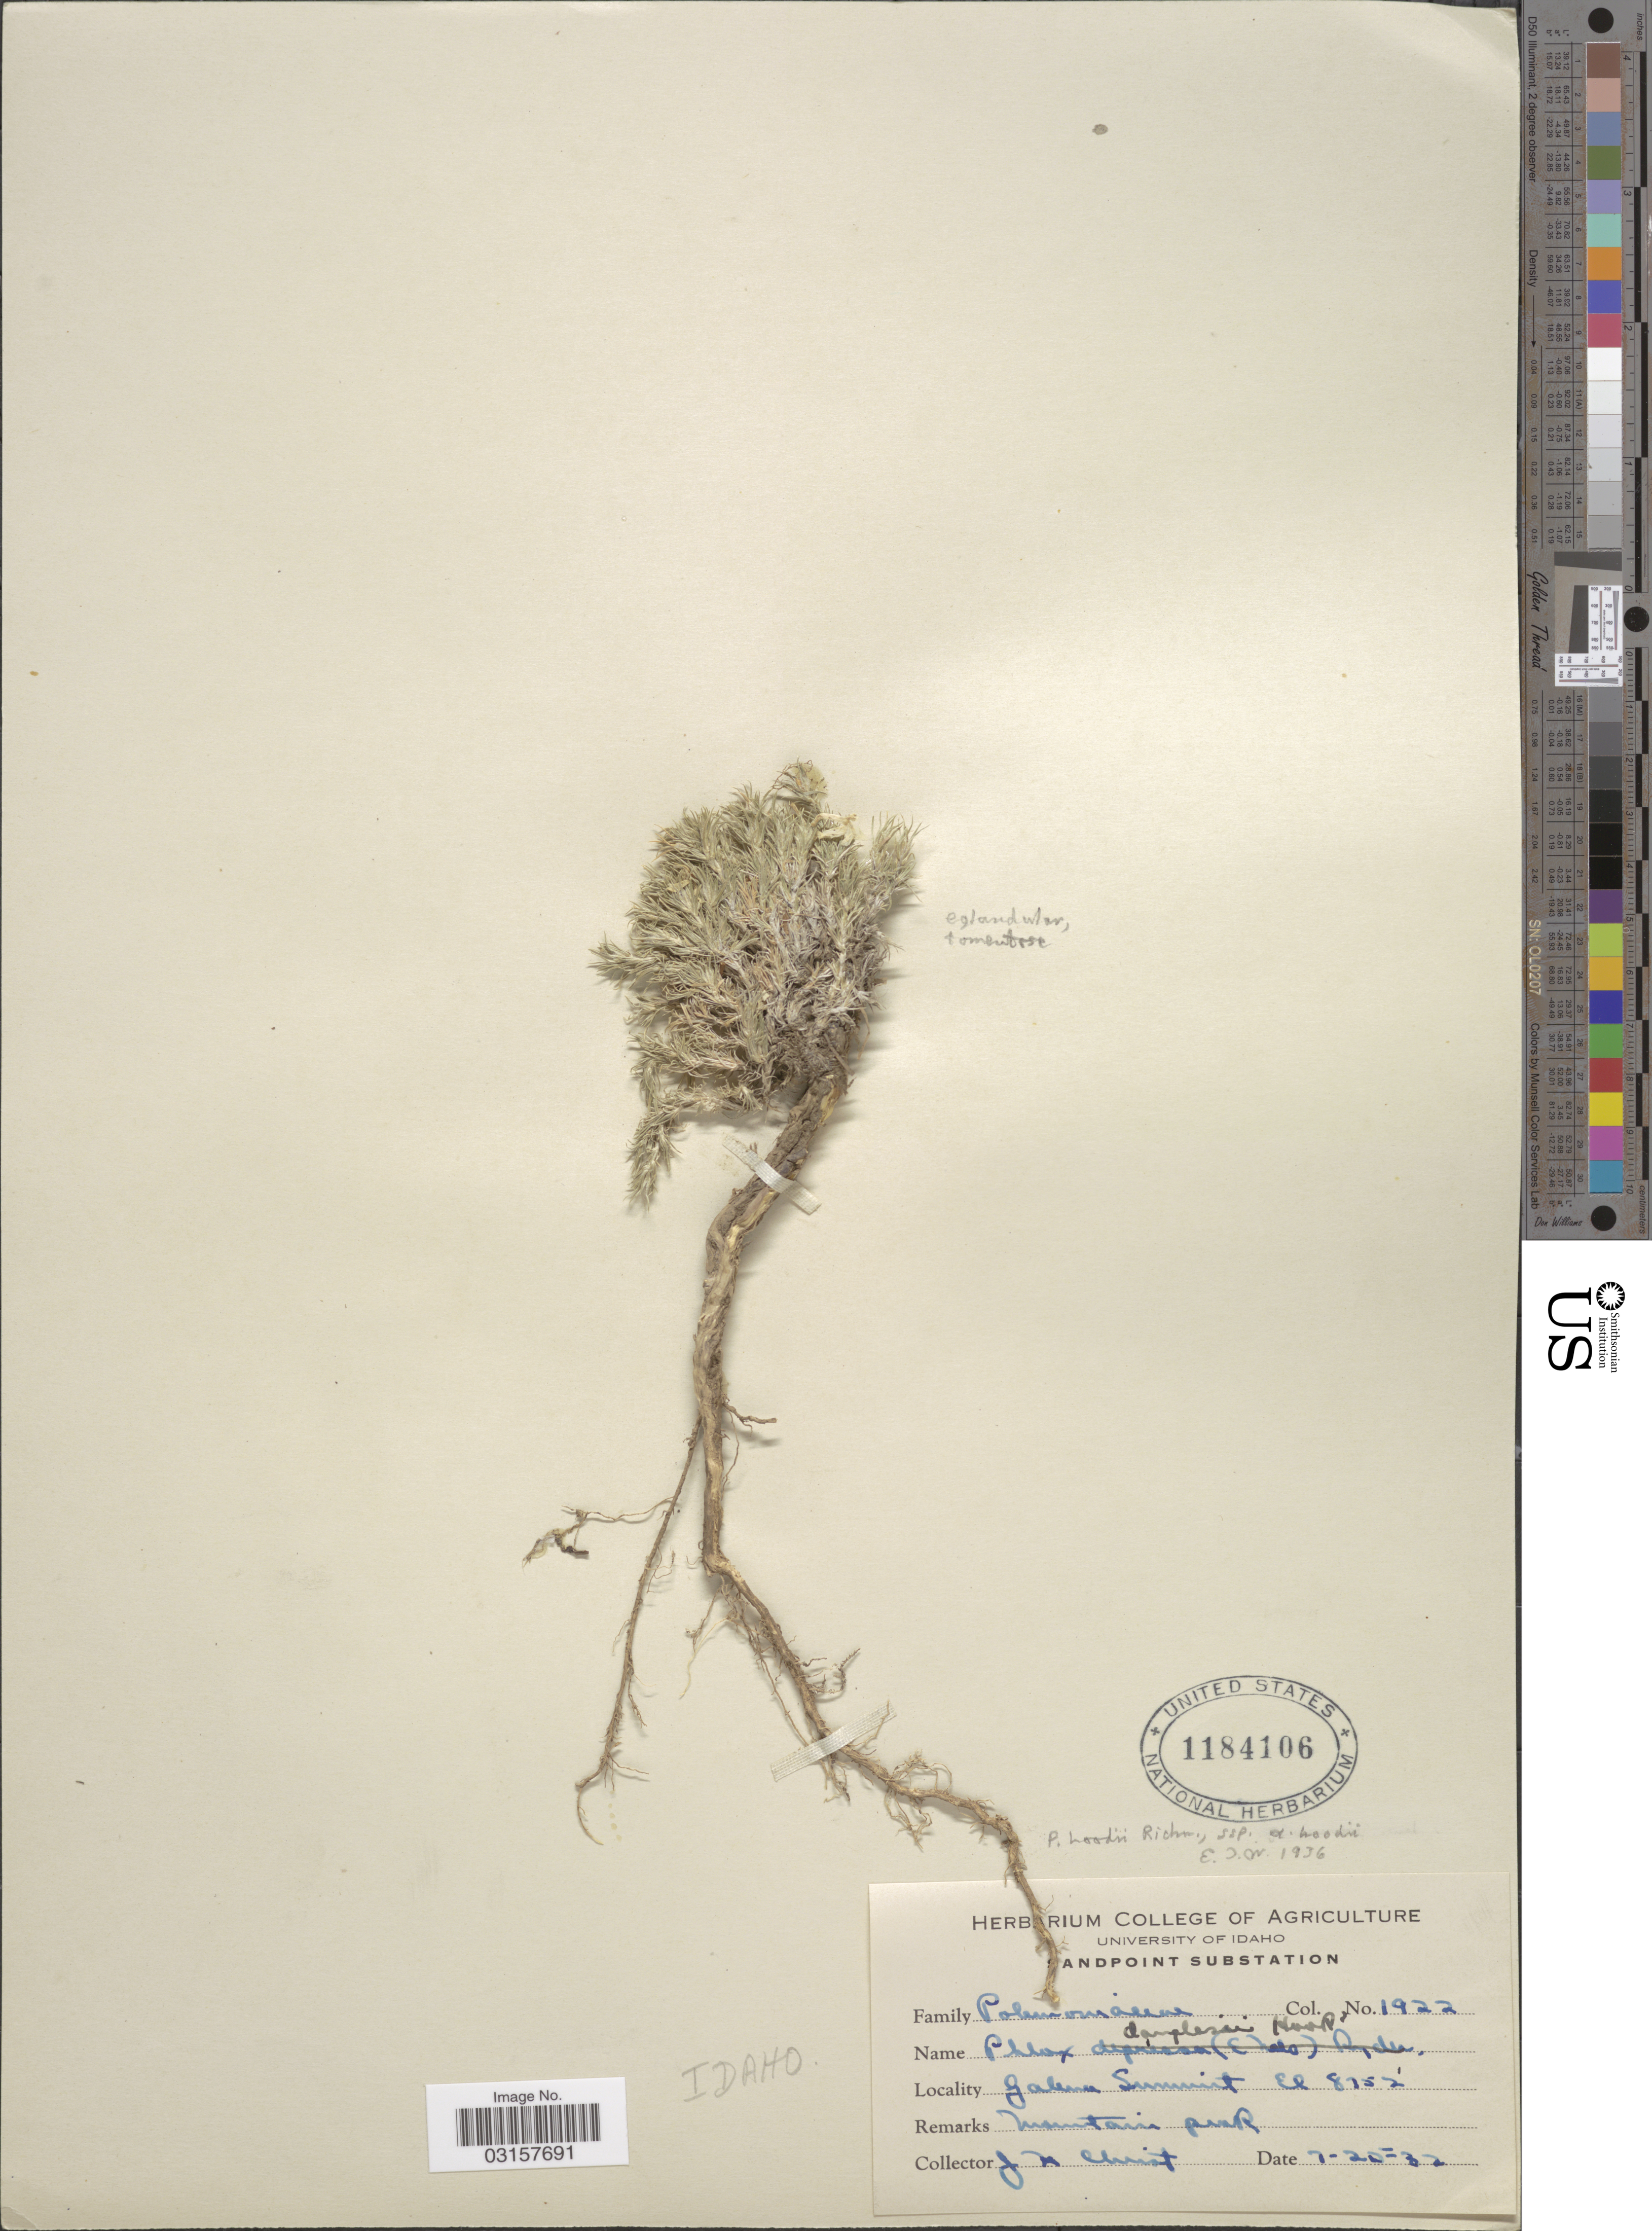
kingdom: Plantae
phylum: Tracheophyta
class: Magnoliopsida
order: Ericales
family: Polemoniaceae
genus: Phlox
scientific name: Phlox hoodii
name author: Richardson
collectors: J. H. Christ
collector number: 1922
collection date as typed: Transcribed d/m/y: 20/7/32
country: United States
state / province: Idaho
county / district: Blaine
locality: Galena Summit. Mountain peak.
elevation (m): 2668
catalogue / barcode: US 1184106